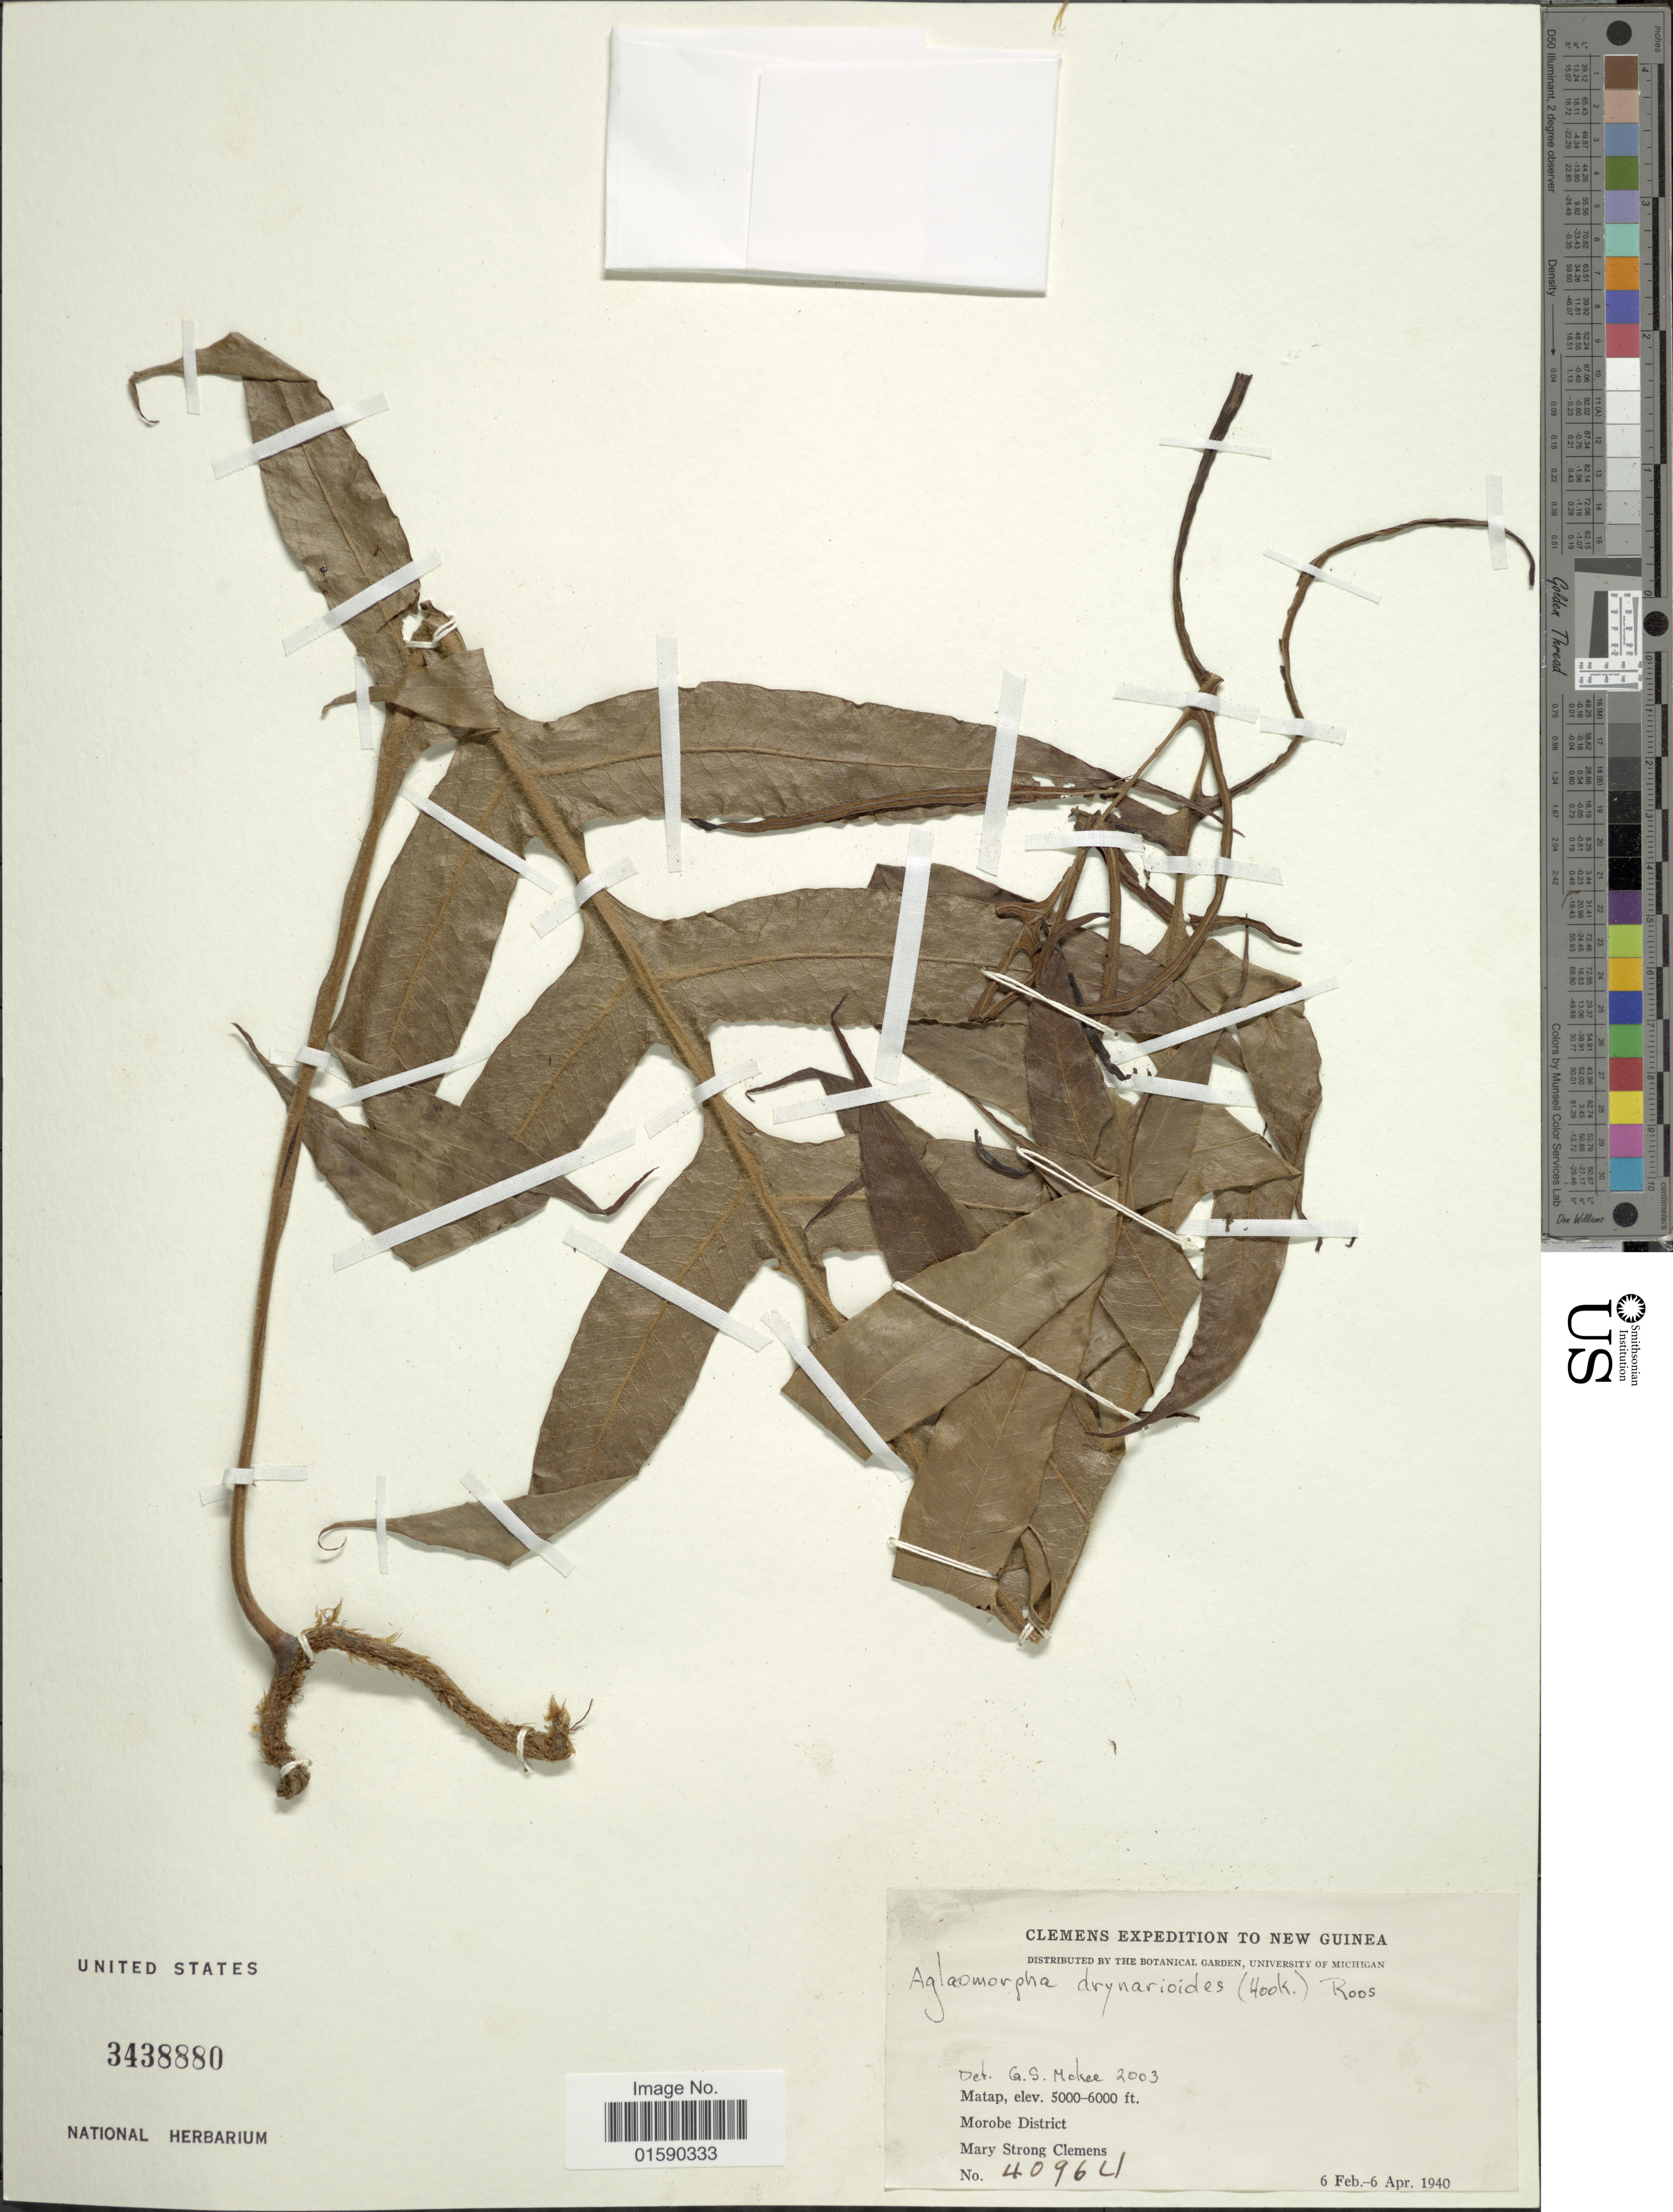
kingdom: Plantae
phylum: Tracheophyta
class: Polypodiopsida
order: Polypodiales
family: Polypodiaceae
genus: Aglaomorpha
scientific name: Aglaomorpha drynarioides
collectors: M. S. Clemens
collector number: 40964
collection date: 1940-02-06/1940-04-06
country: Papua New Guinea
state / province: Morobe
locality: New Guinea. Matap, Morobe.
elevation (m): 1524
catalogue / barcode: US 3438880